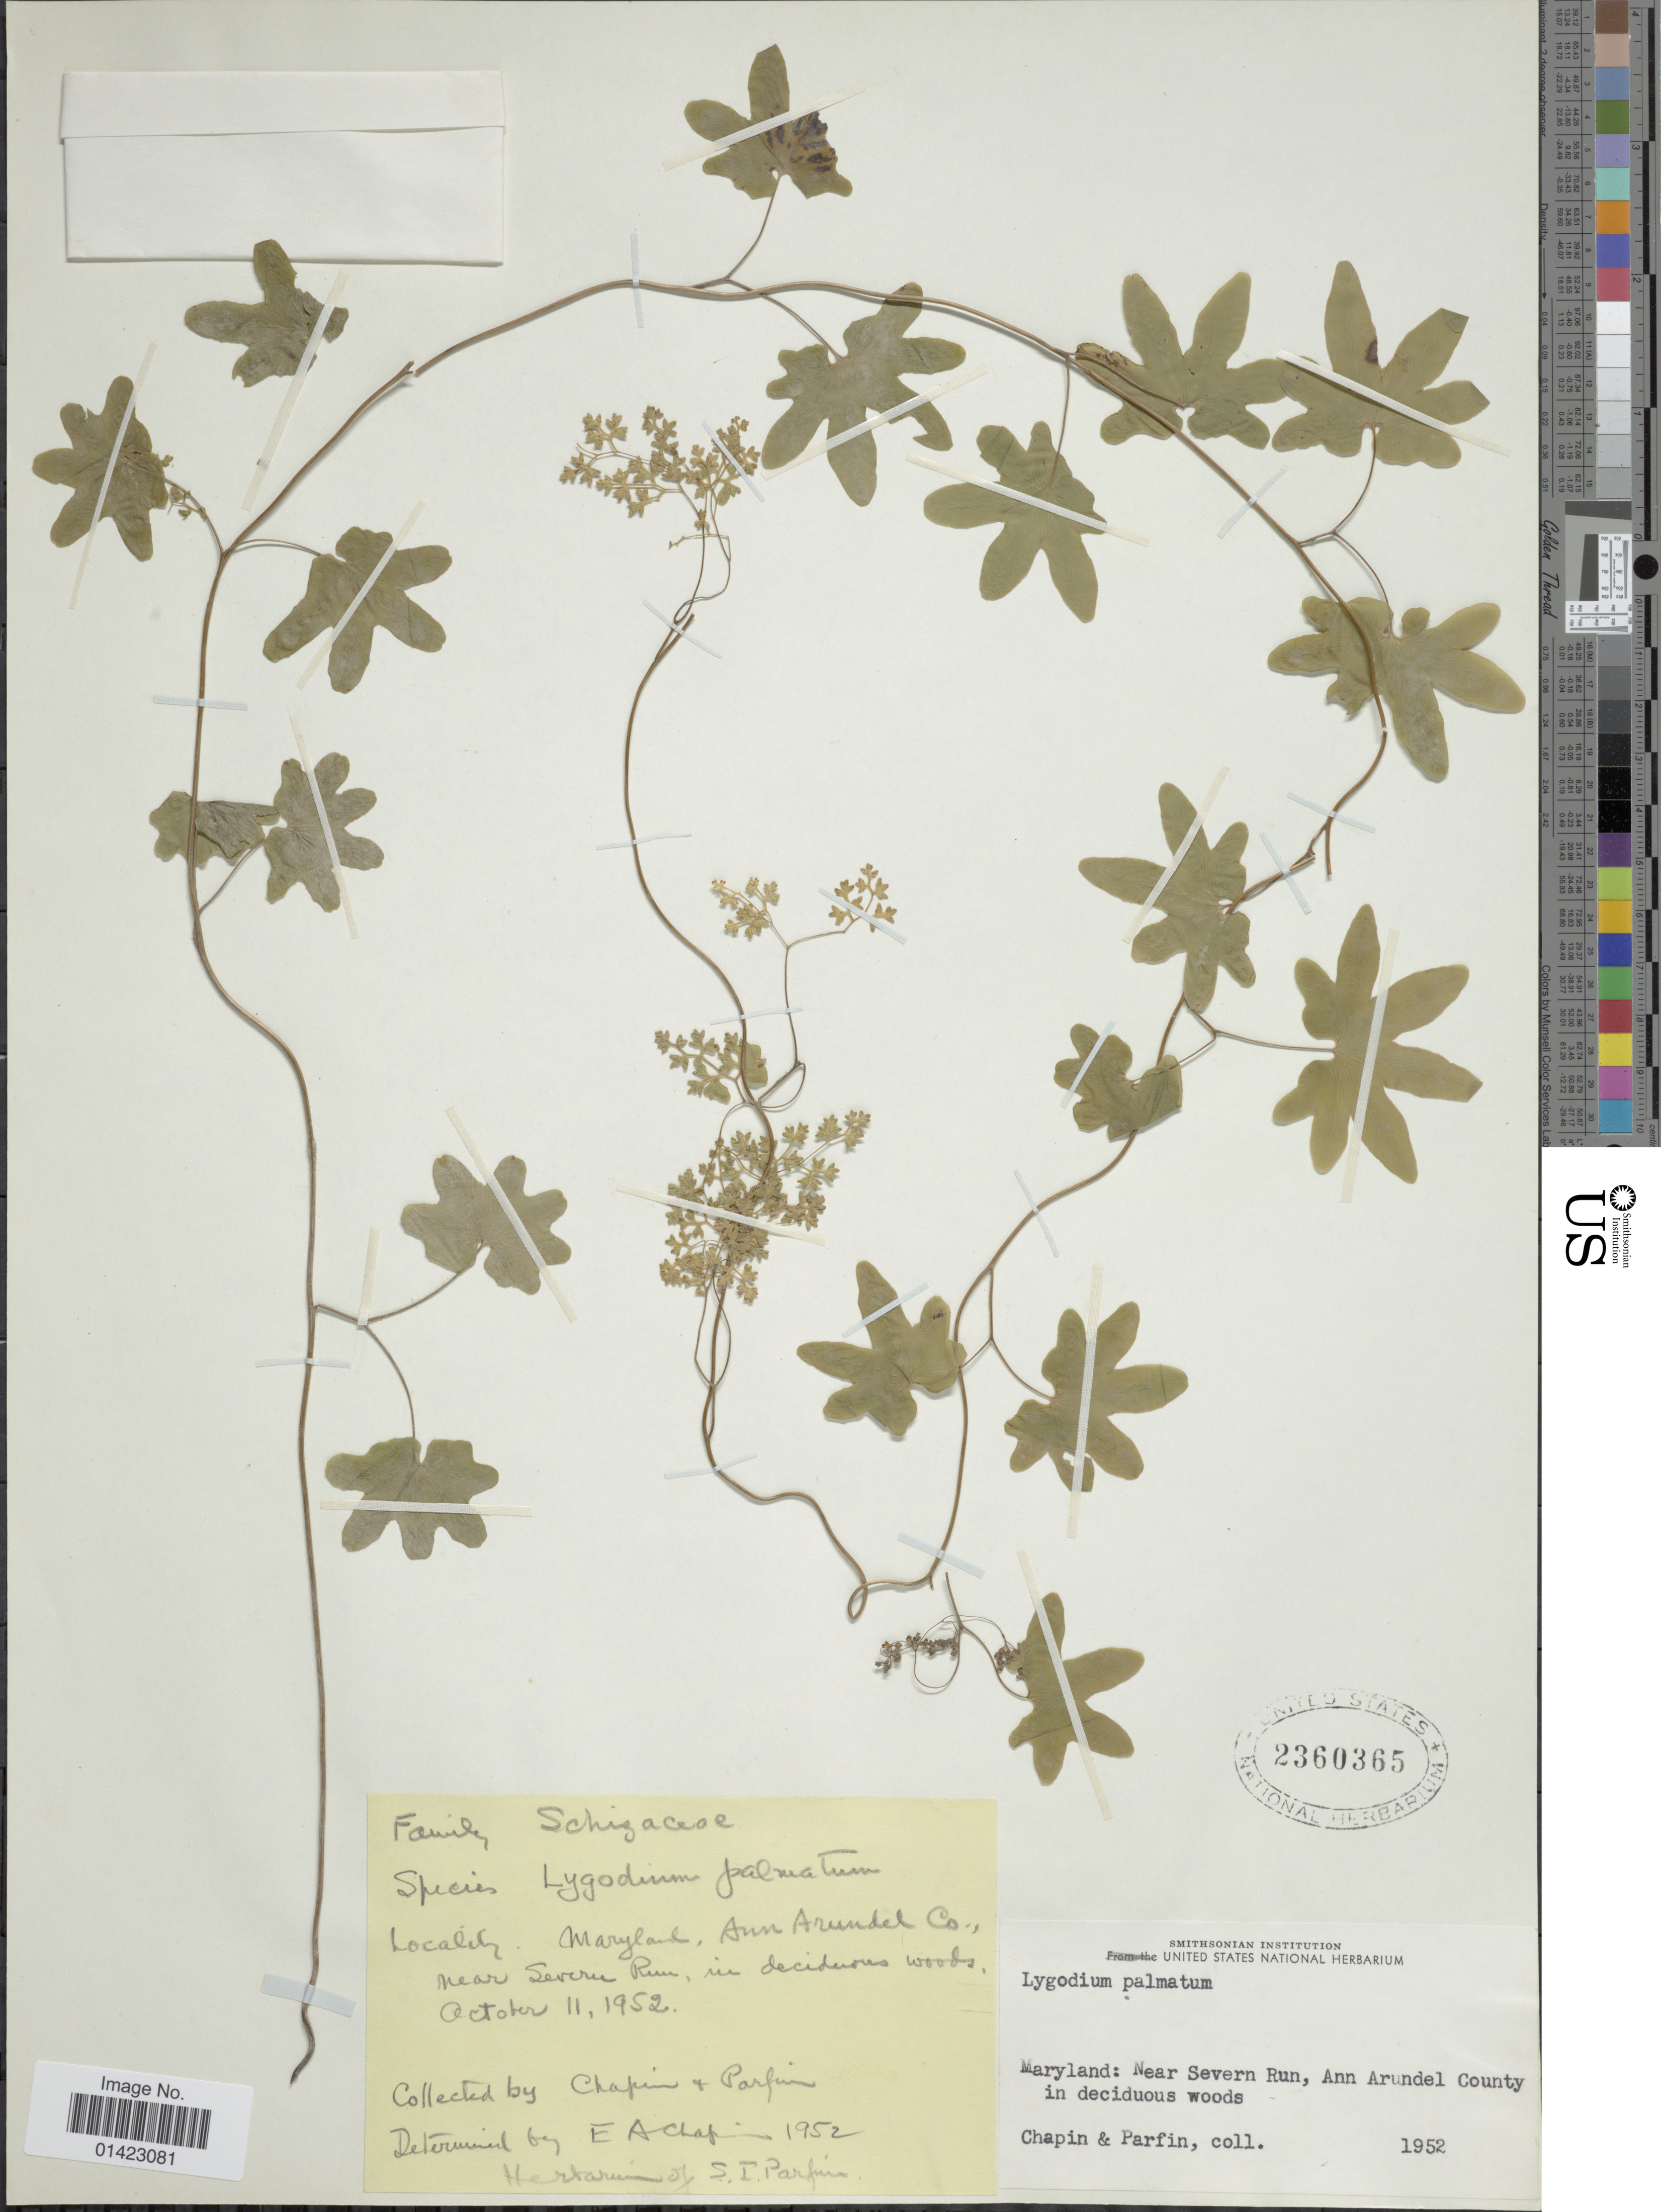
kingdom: Plantae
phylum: Tracheophyta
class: Polypodiopsida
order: Schizaeales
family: Lygodiaceae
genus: Lygodium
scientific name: Lygodium palmatum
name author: (Bernh.) Sw.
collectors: -. Chapin & -. Parfin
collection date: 1952-10-11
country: United States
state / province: Maryland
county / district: Anne Arundel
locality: Maryland, Ann Arundel County near Severn Rim, in deciduous woods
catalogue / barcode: US 2360365